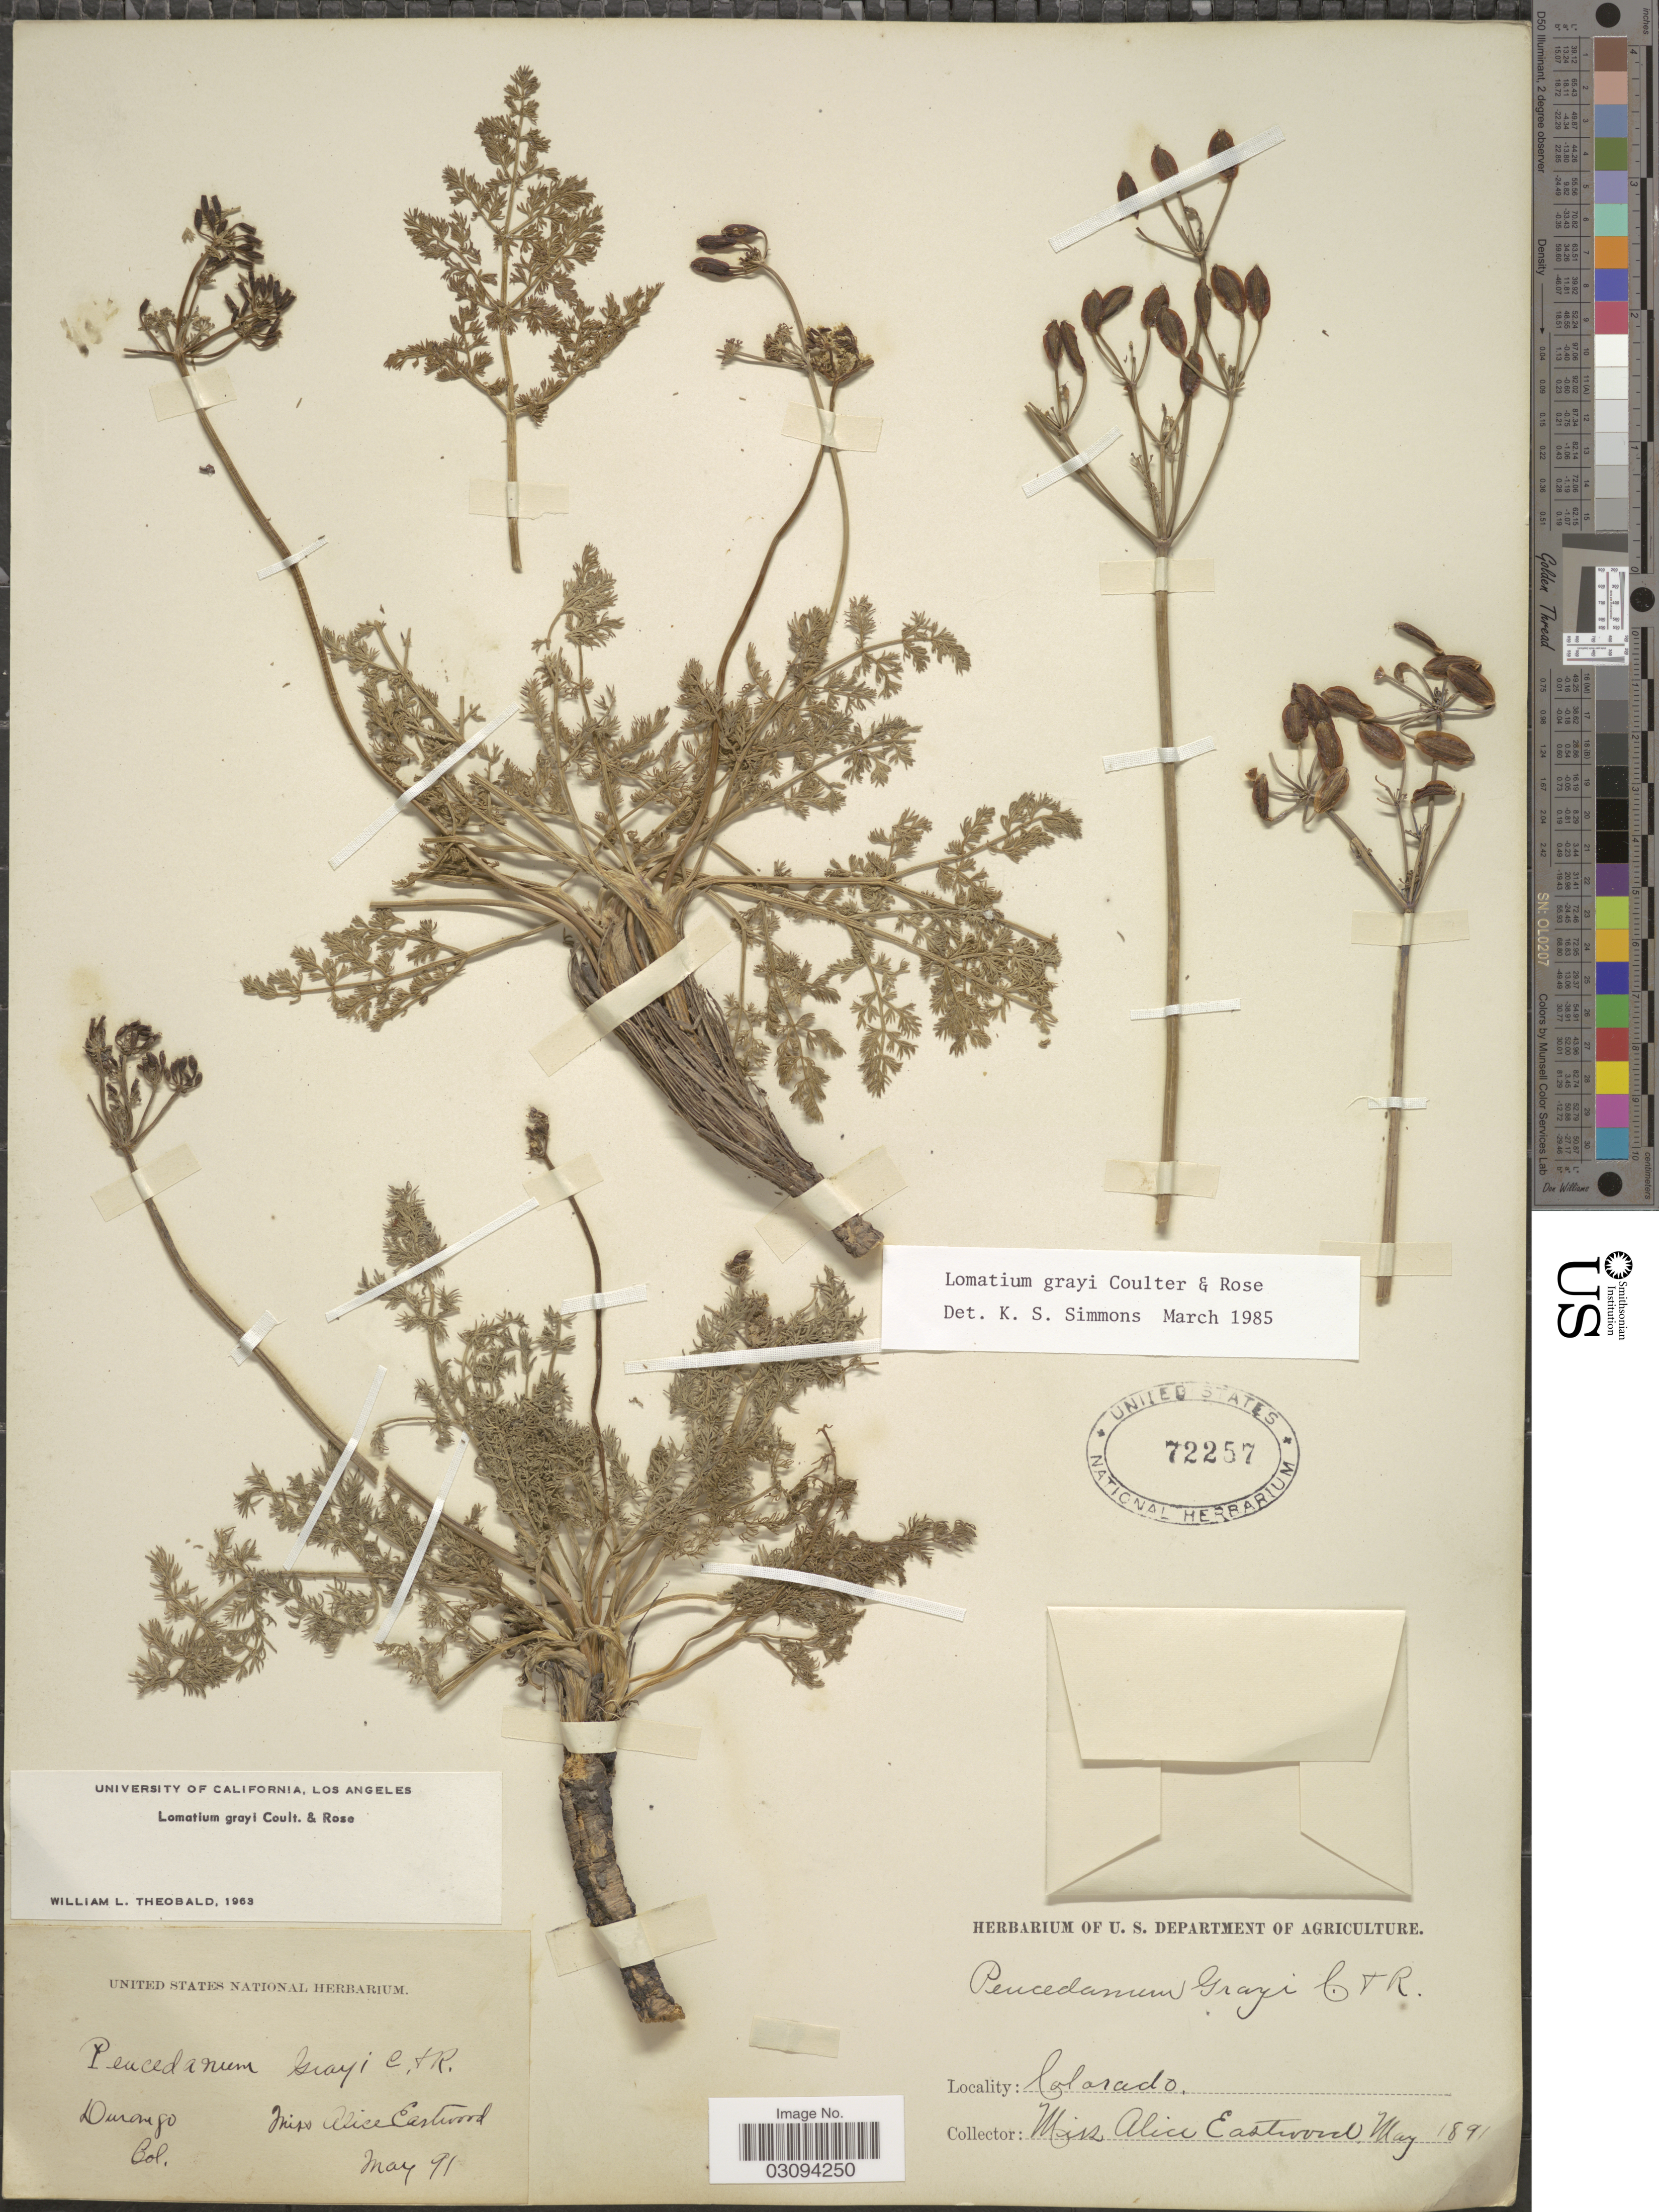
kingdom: Plantae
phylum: Tracheophyta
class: Magnoliopsida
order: Apiales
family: Apiaceae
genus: Lomatium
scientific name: Lomatium grayi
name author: (J.M. Coult. & Rose) J.M. Coult. & Rose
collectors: A. Eastwood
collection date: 1891-05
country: United States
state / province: Colorado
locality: Durango.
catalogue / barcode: US 72257